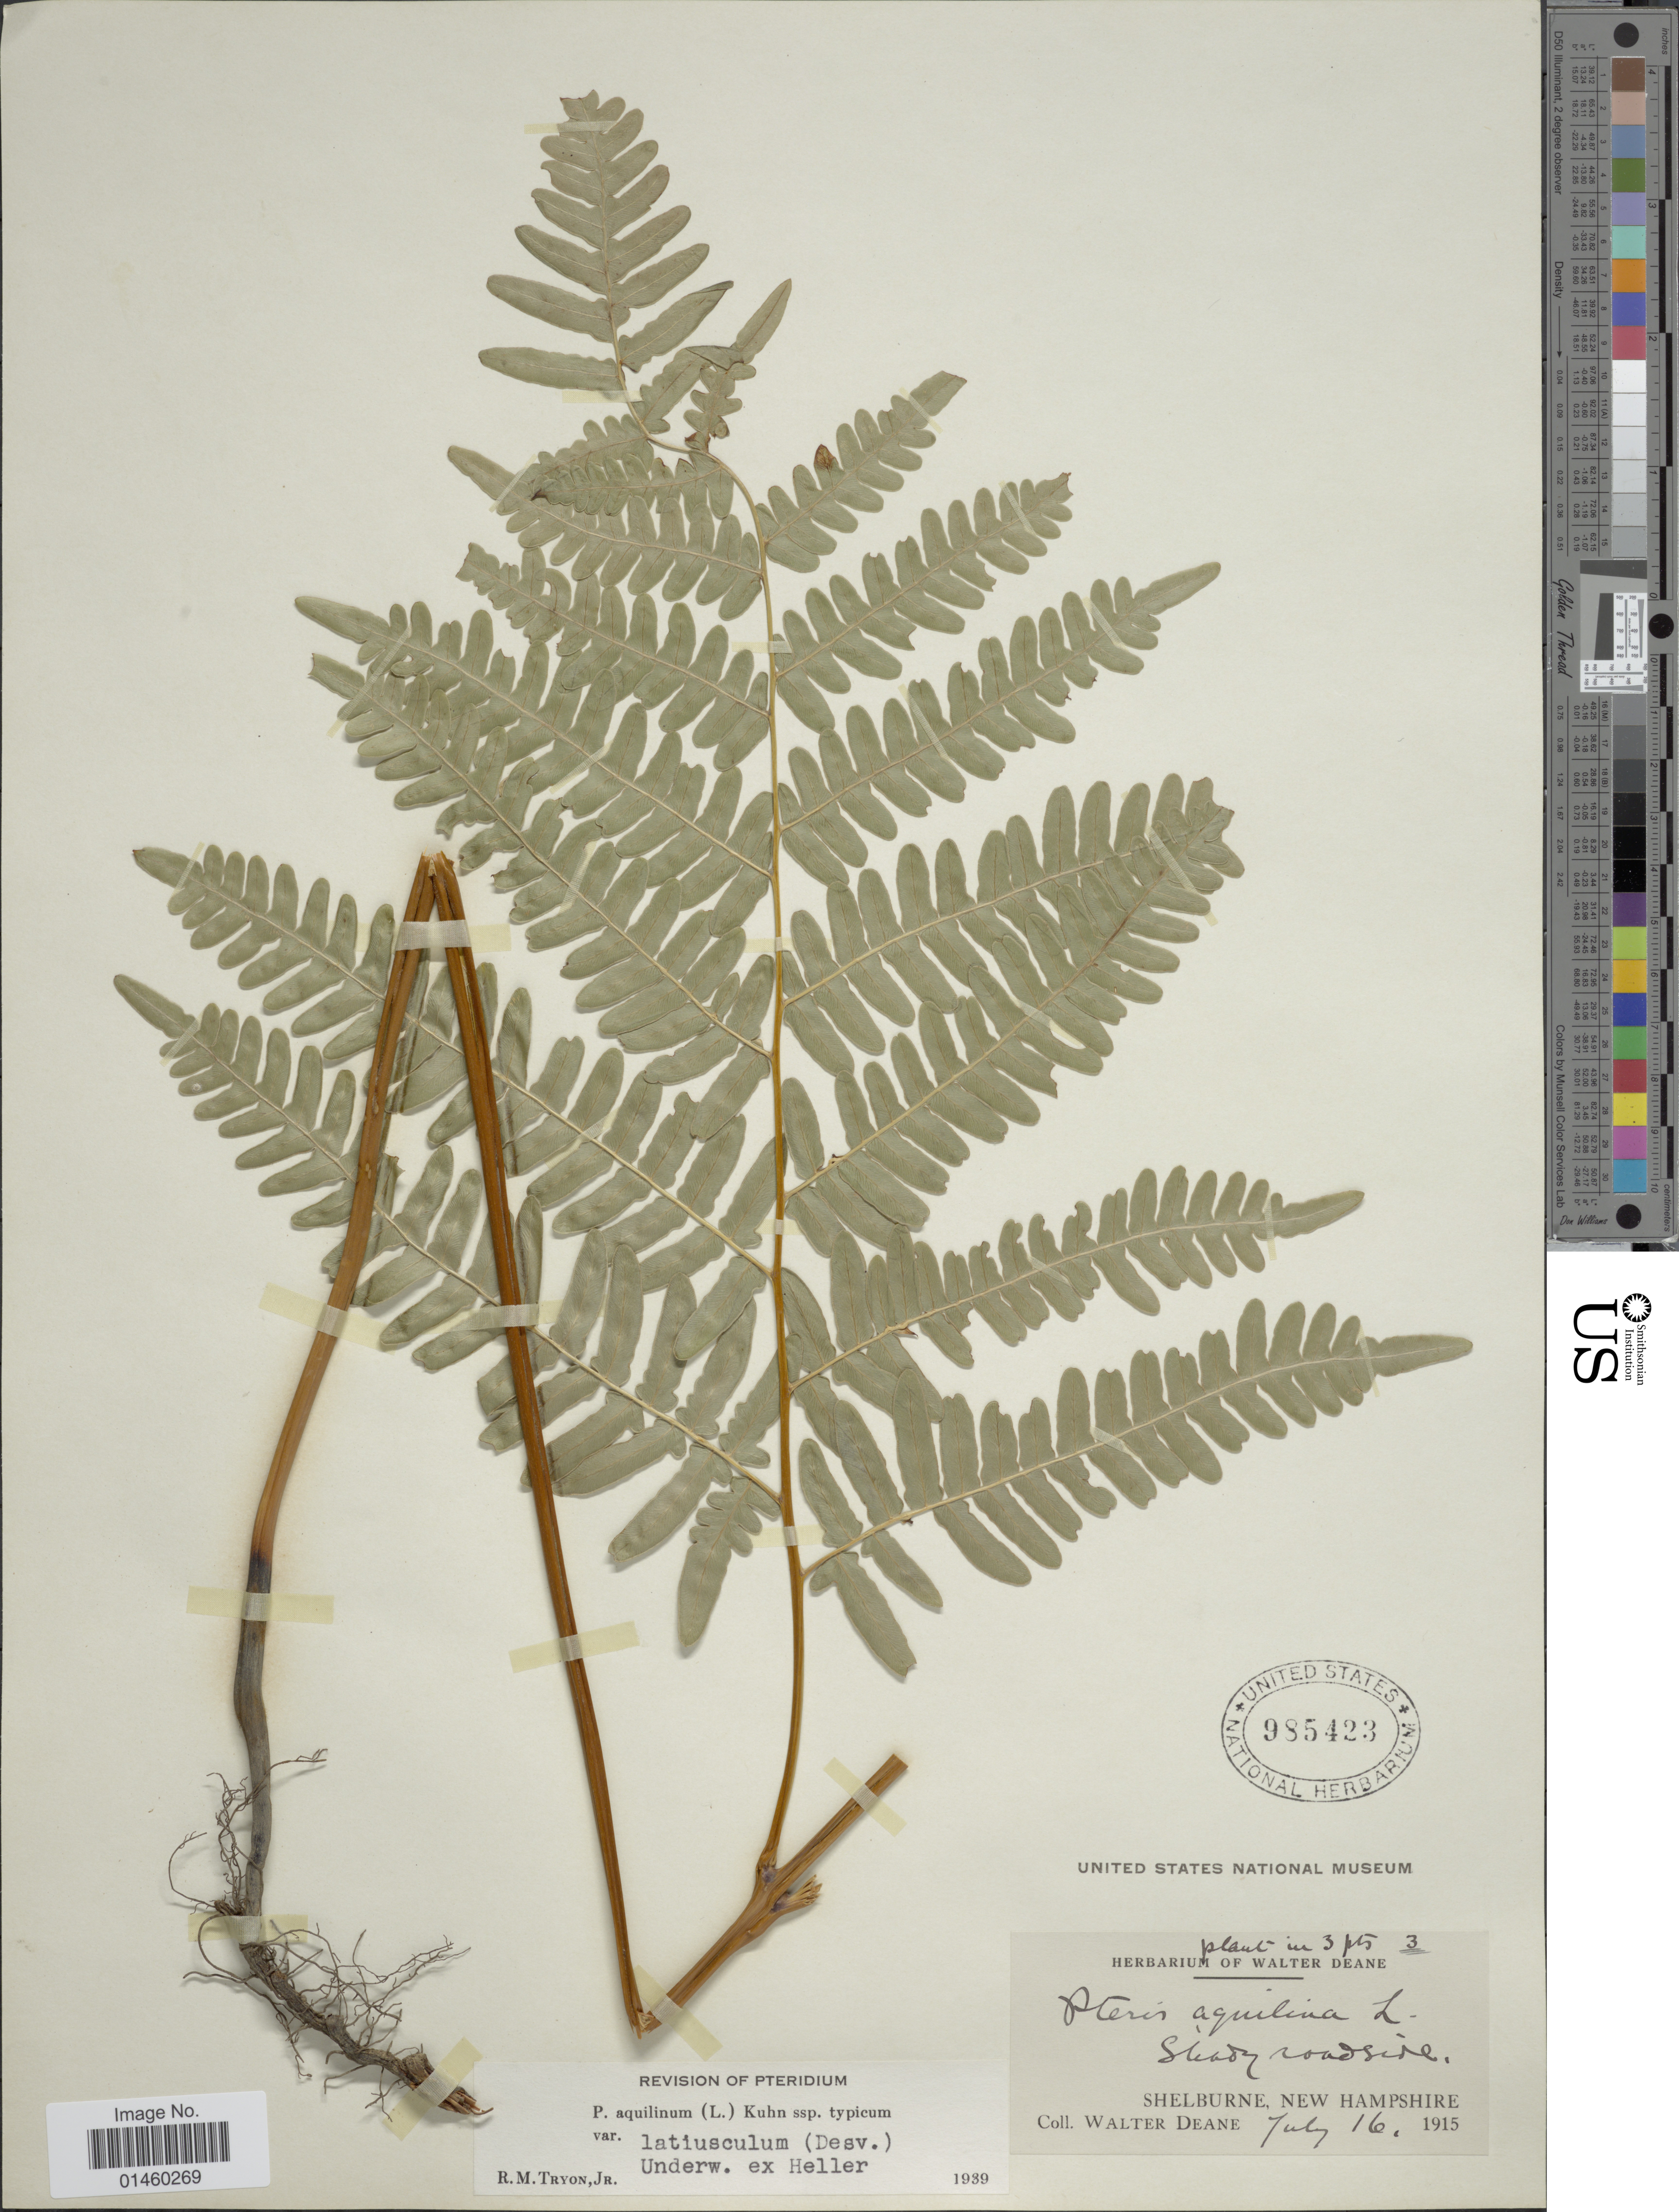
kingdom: Plantae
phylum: Tracheophyta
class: Polypodiopsida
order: Polypodiales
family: Dennstaedtiaceae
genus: Pteridium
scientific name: Pteridium aquilinum var. latiusculum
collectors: W. Deane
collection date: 1915-07-16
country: United States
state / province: New Hampshire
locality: Shelburne.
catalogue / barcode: US 985423